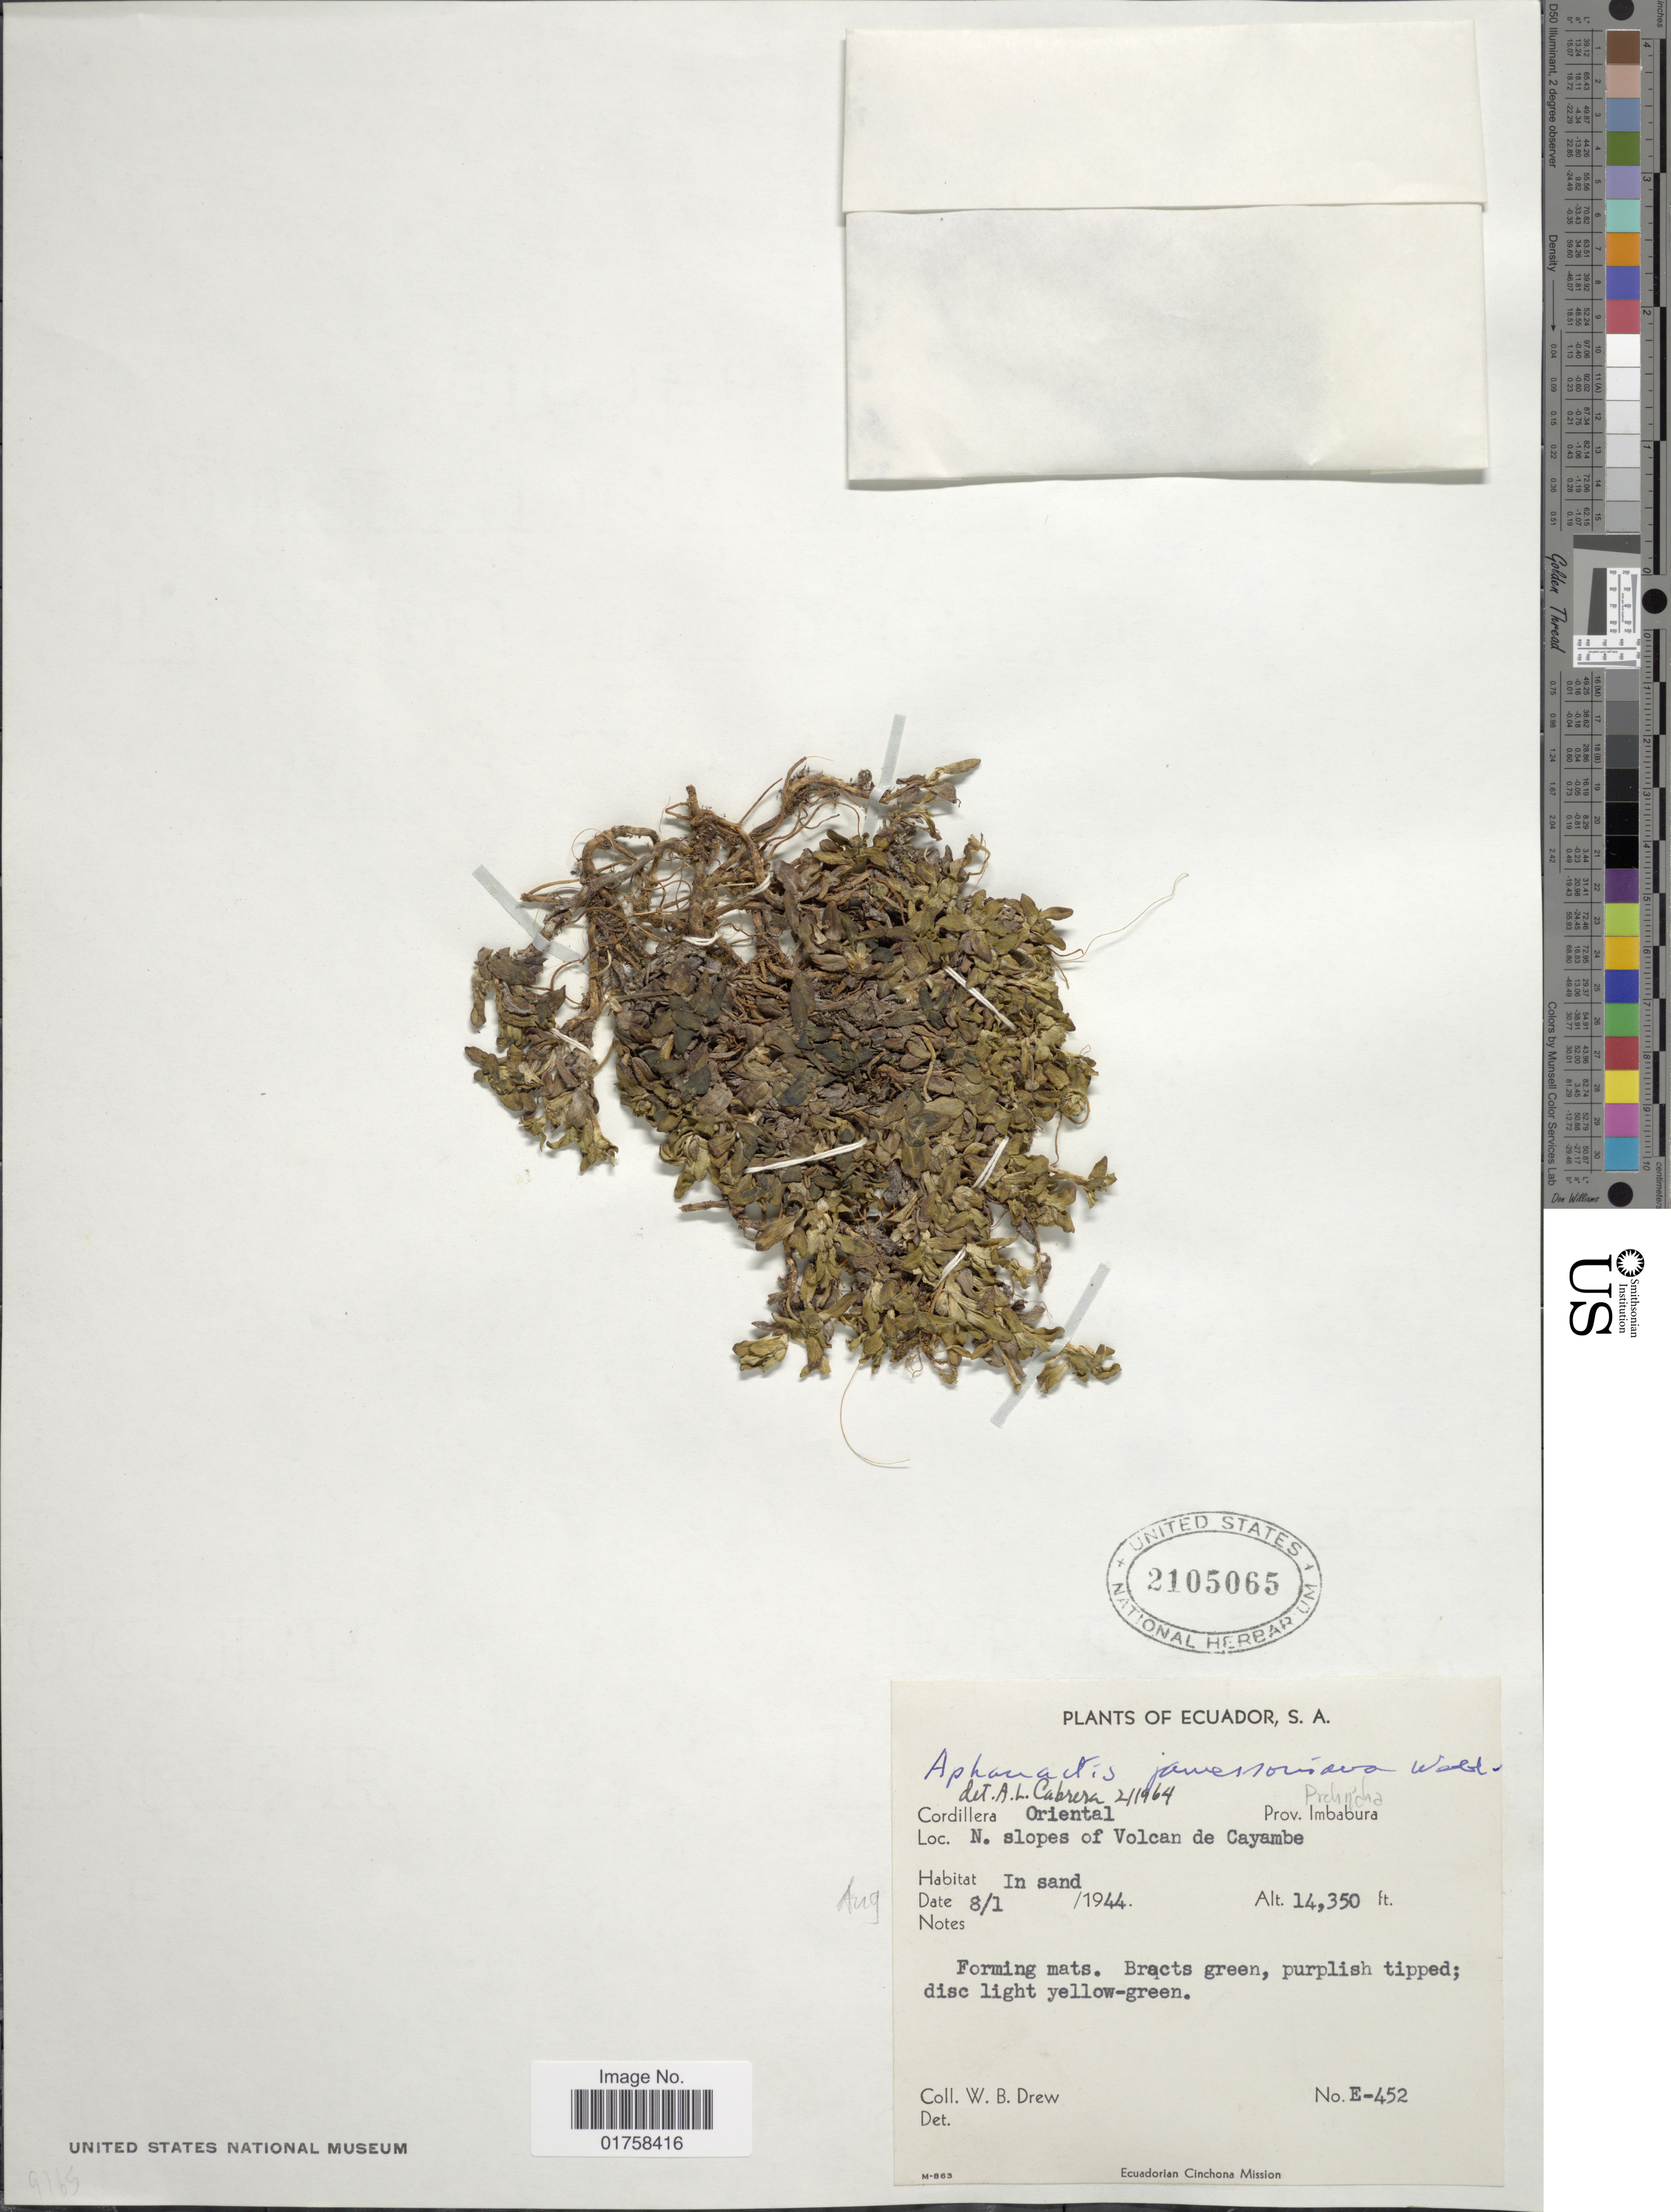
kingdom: Plantae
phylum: Tracheophyta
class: Magnoliopsida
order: Asterales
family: Asteraceae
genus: Aphanactis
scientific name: Aphanactis jamesoniana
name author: Wedd.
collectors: W. B. Drew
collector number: E-452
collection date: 1944-01-08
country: Ecuador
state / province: Imbabura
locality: Cordillera Oriental. Prov. Imbabura. N. slopes of Volcan de Cayambe. N slopes of Volcan de Cayambe.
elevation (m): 4374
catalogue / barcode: US 2105065